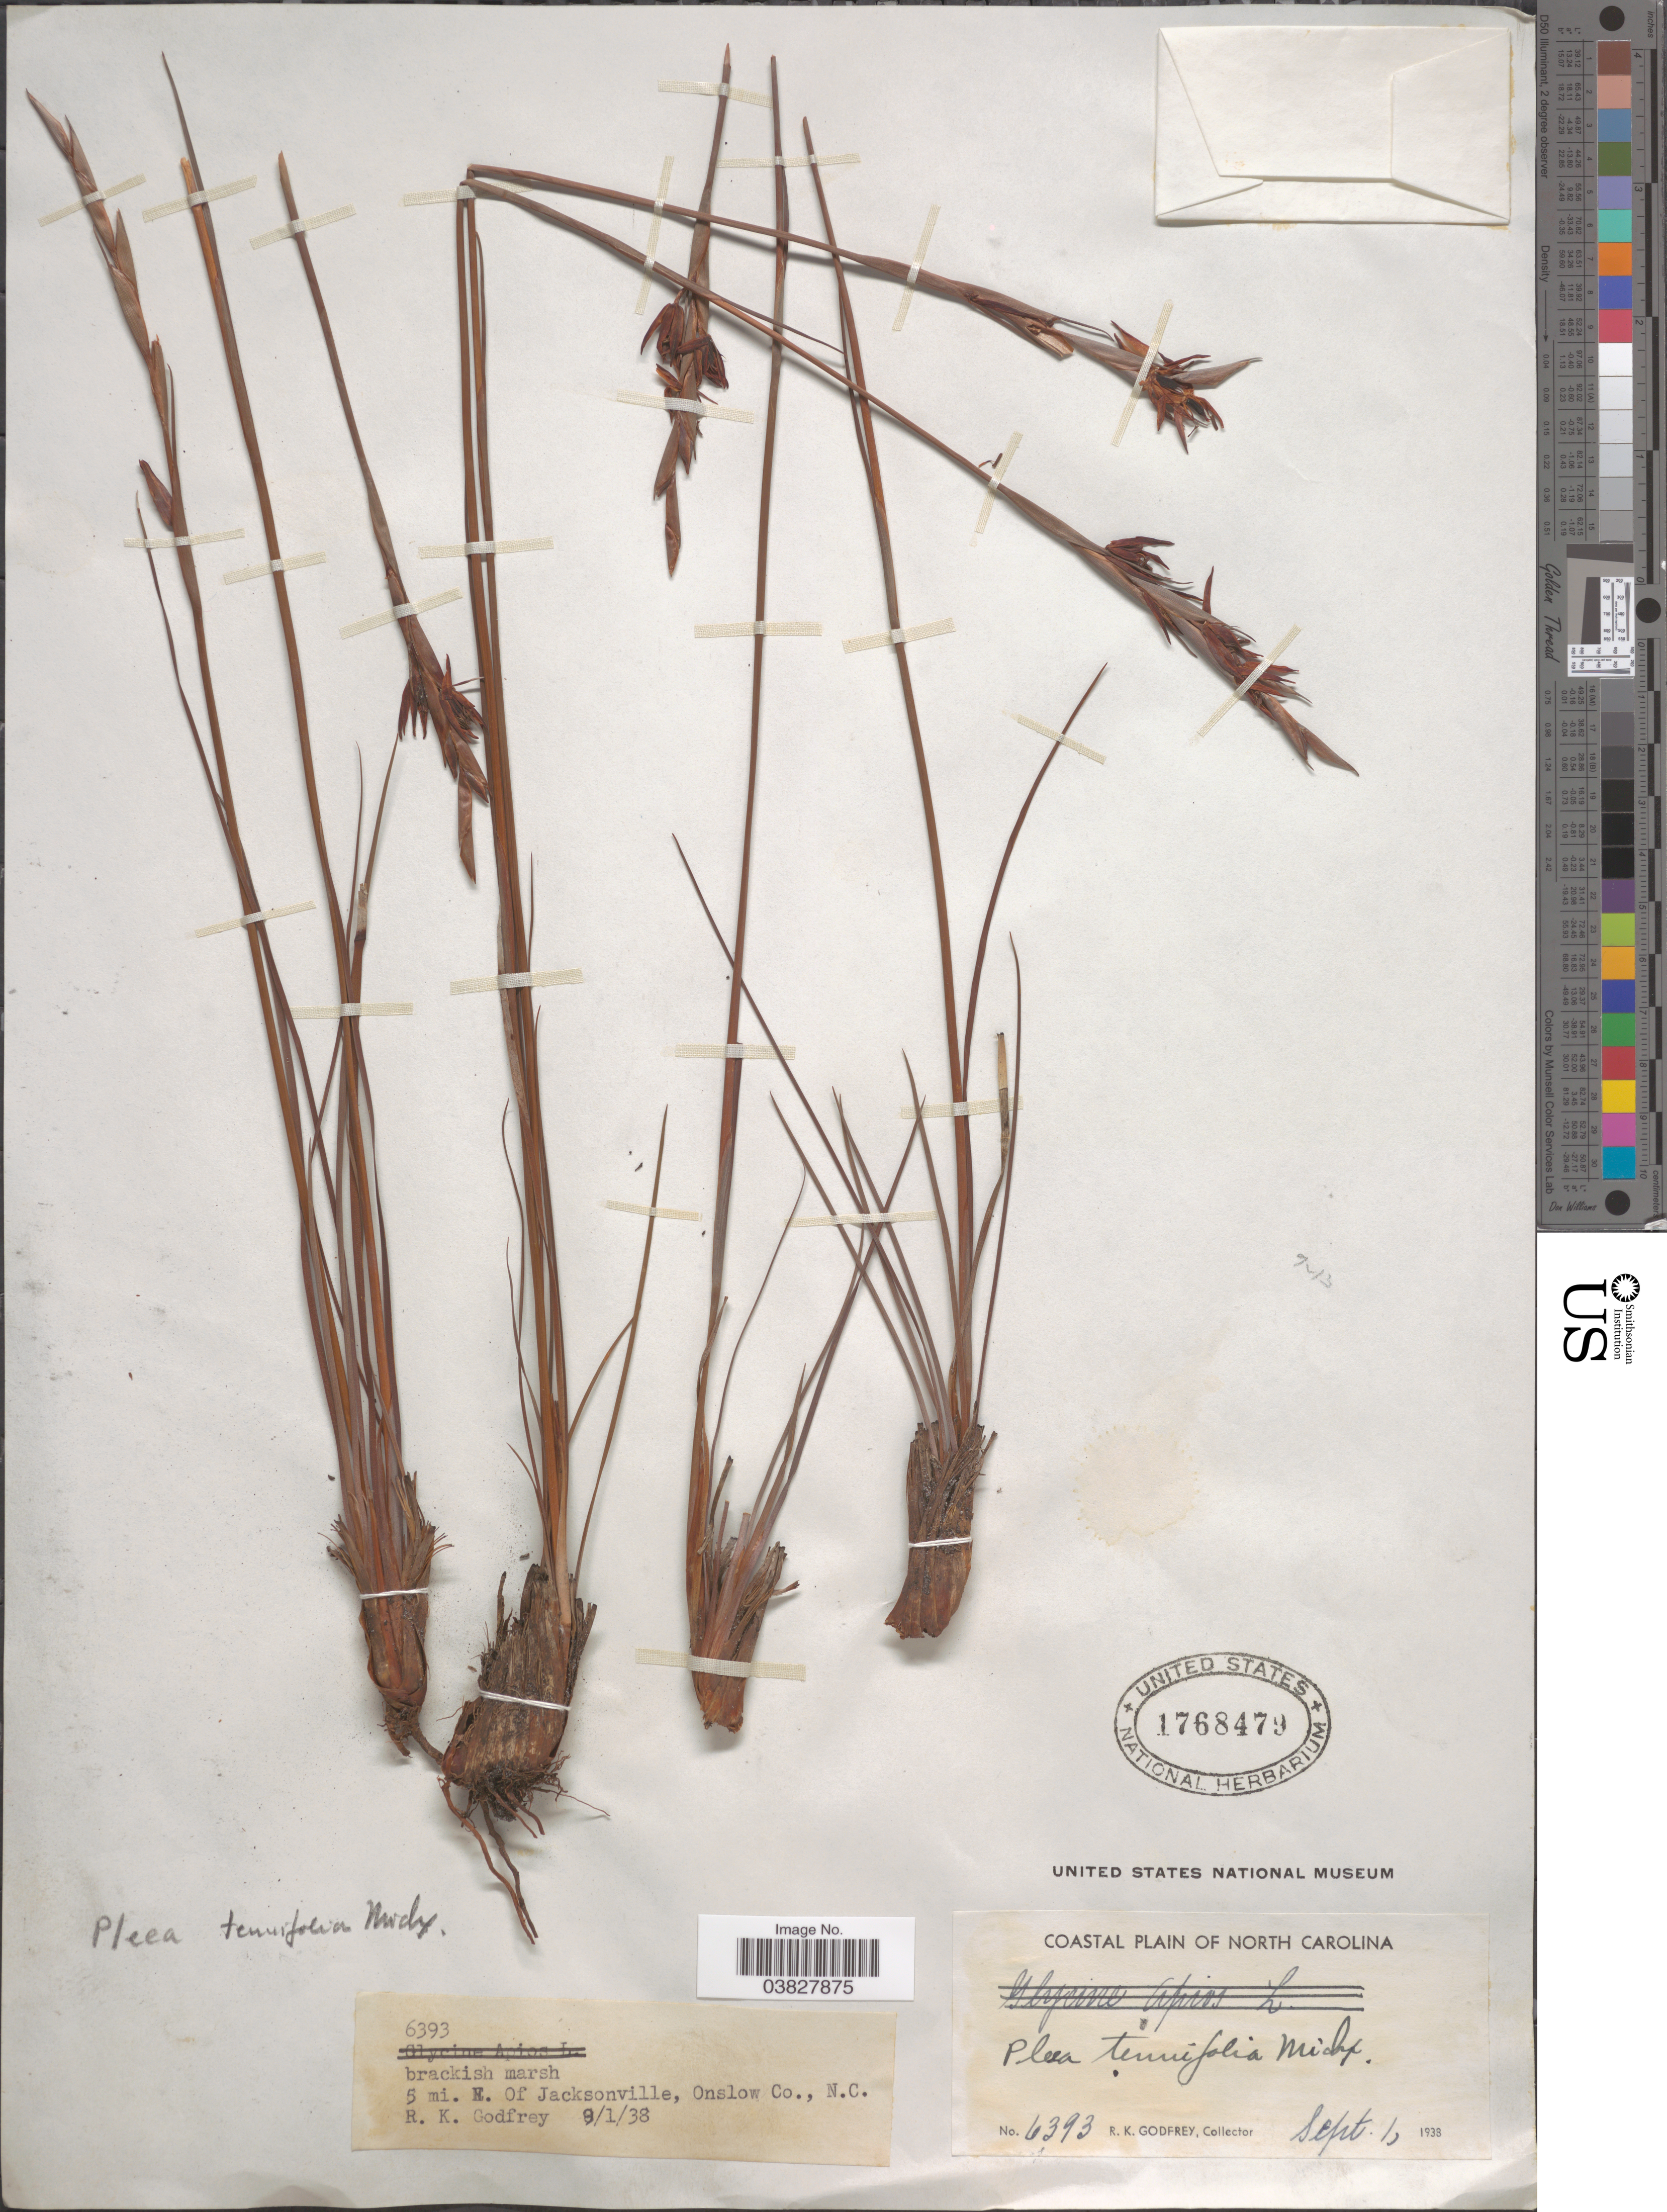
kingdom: Plantae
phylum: Tracheophyta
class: Liliopsida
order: Alismatales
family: Tofieldiaceae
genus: Pleea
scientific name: Pleea tenuifolia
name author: Michx.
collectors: R. K. Godfrey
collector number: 6393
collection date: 1938-09-01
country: United States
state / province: North Carolina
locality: Coastal Plain of North Carolina. 5 mi. E. of Jacksonville, Onslow Co.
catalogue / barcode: US 1768479